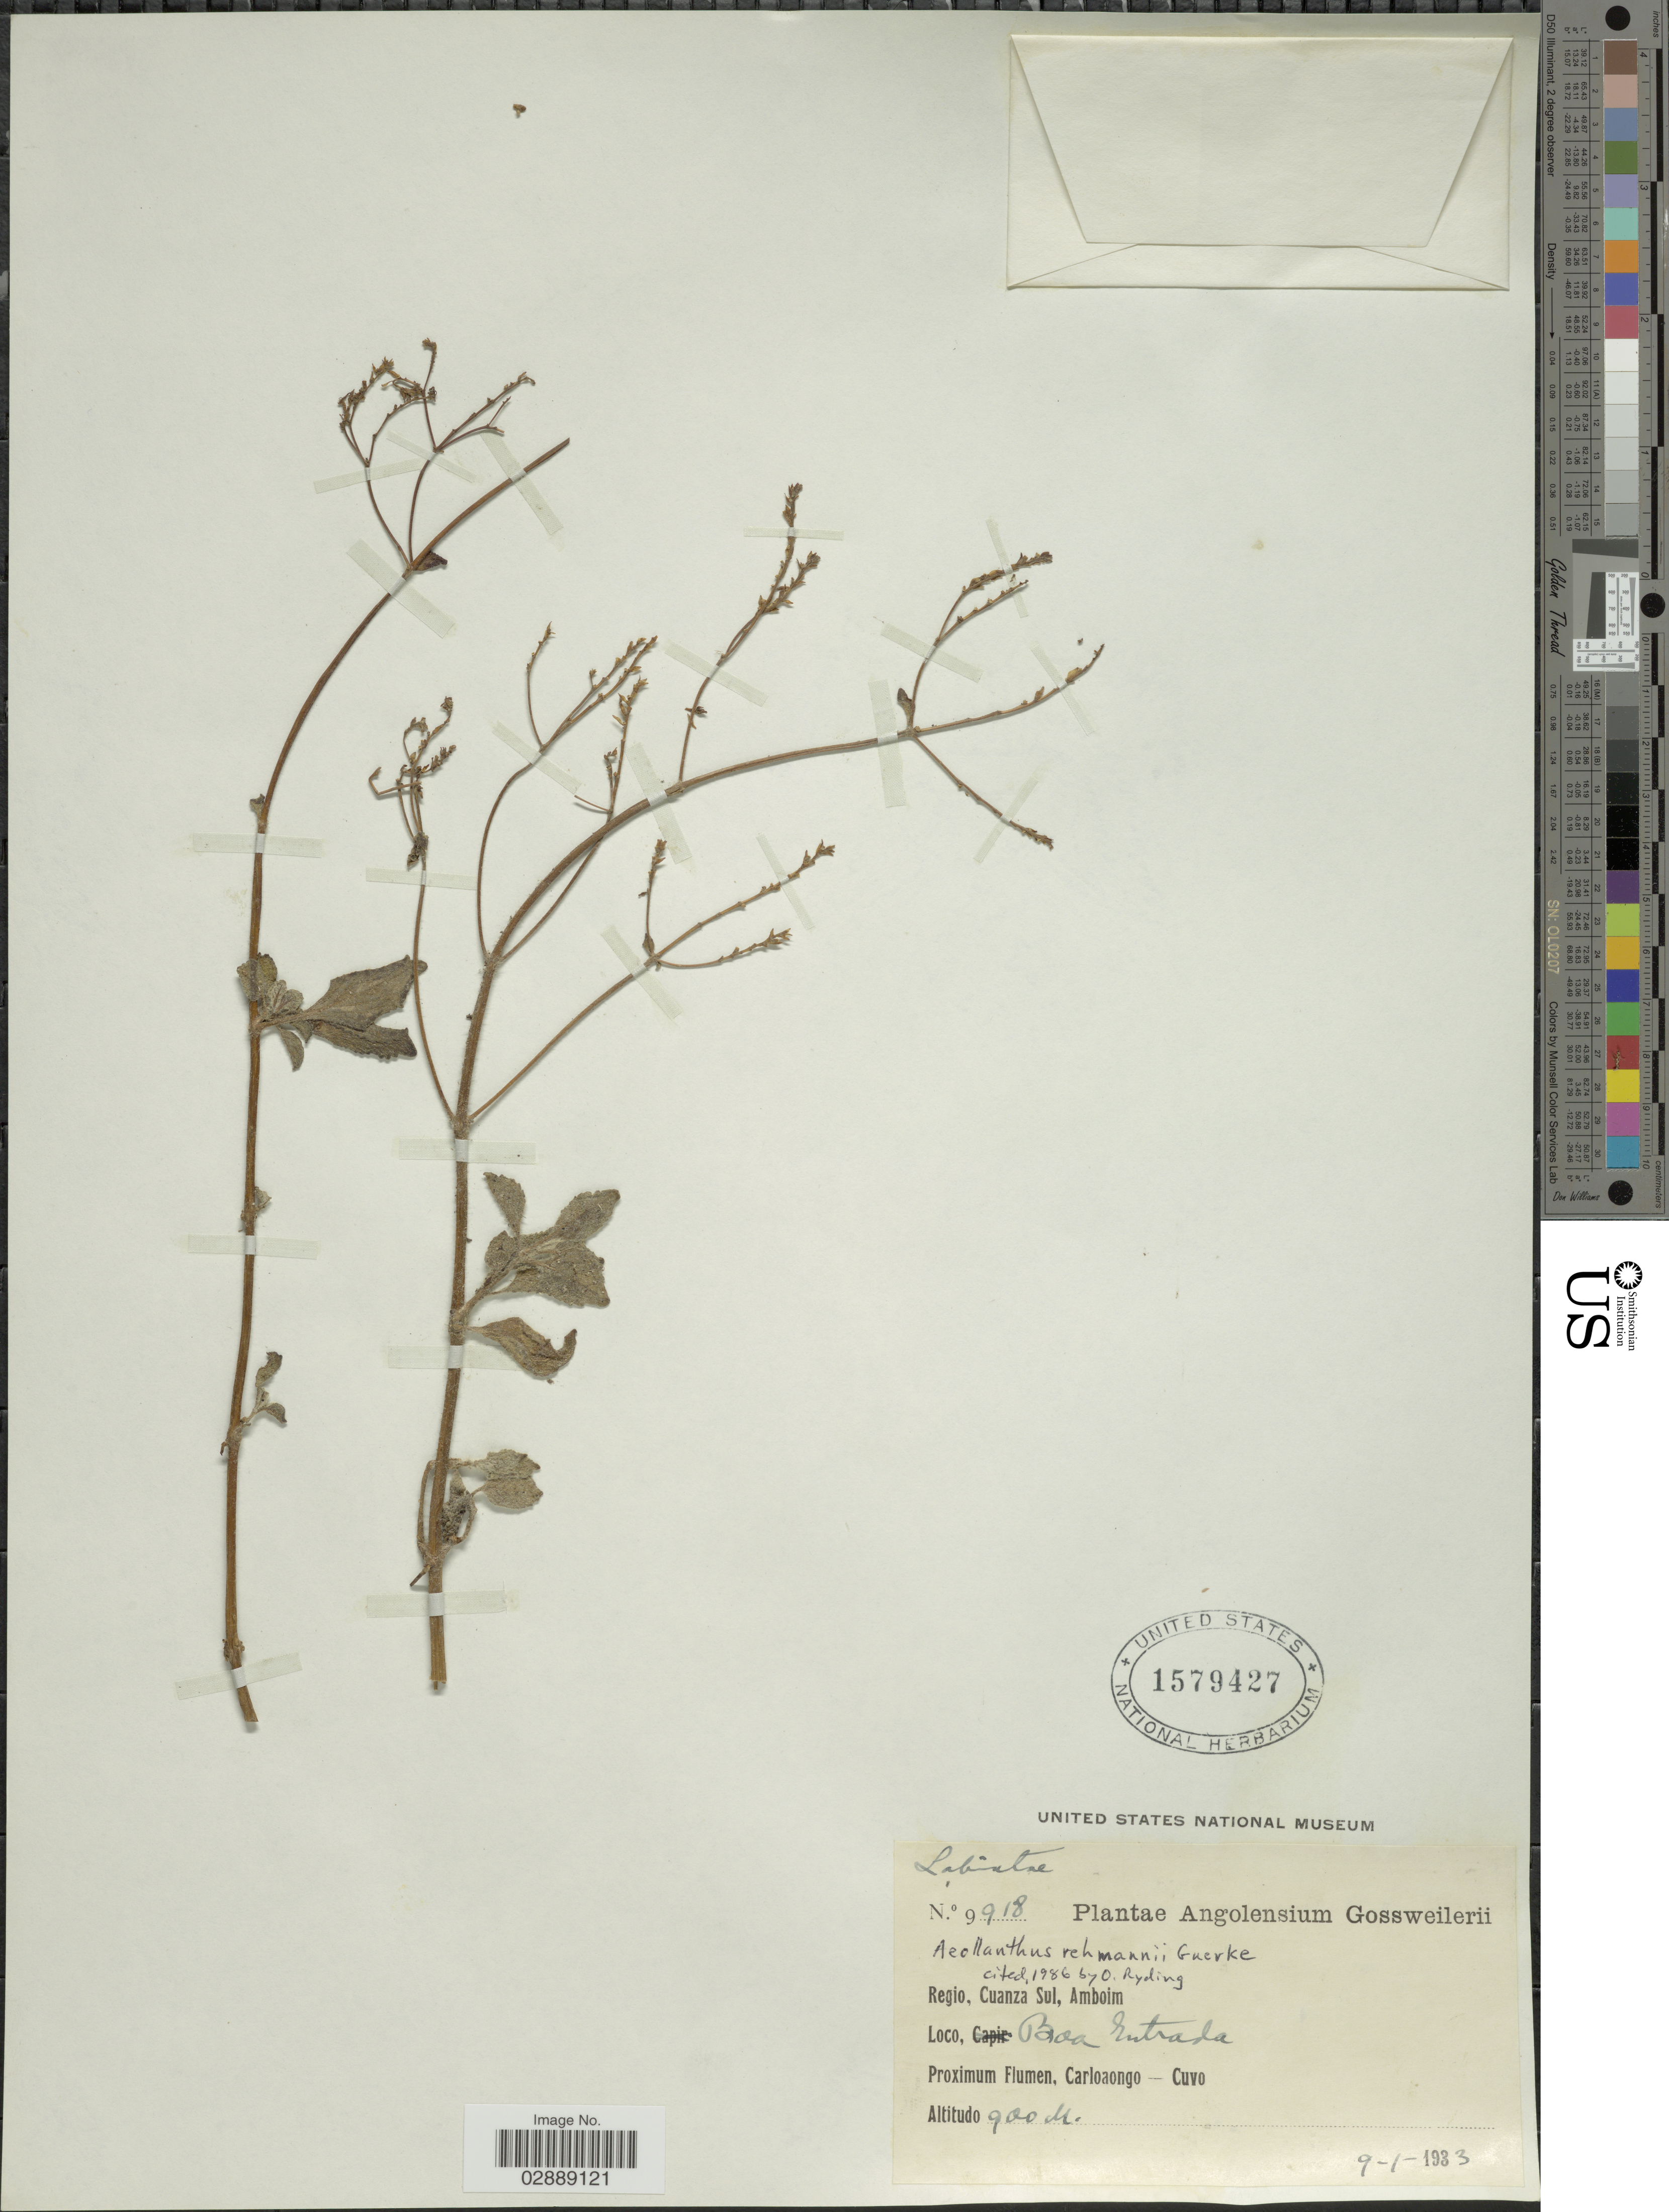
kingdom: Plantae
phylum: Tracheophyta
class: Magnoliopsida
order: Lamiales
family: Lamiaceae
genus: Aeollanthus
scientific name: Aeollanthus rehmannii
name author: Gürke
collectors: -. Gossweiler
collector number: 9918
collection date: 1933-01-09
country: Angola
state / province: Cuanza Sul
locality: Regio, Cuanza Sul, Amboim. Boa Entrada. Proximum Flumen, Carloaongo - Cuvo.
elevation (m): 900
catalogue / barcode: US 1579427